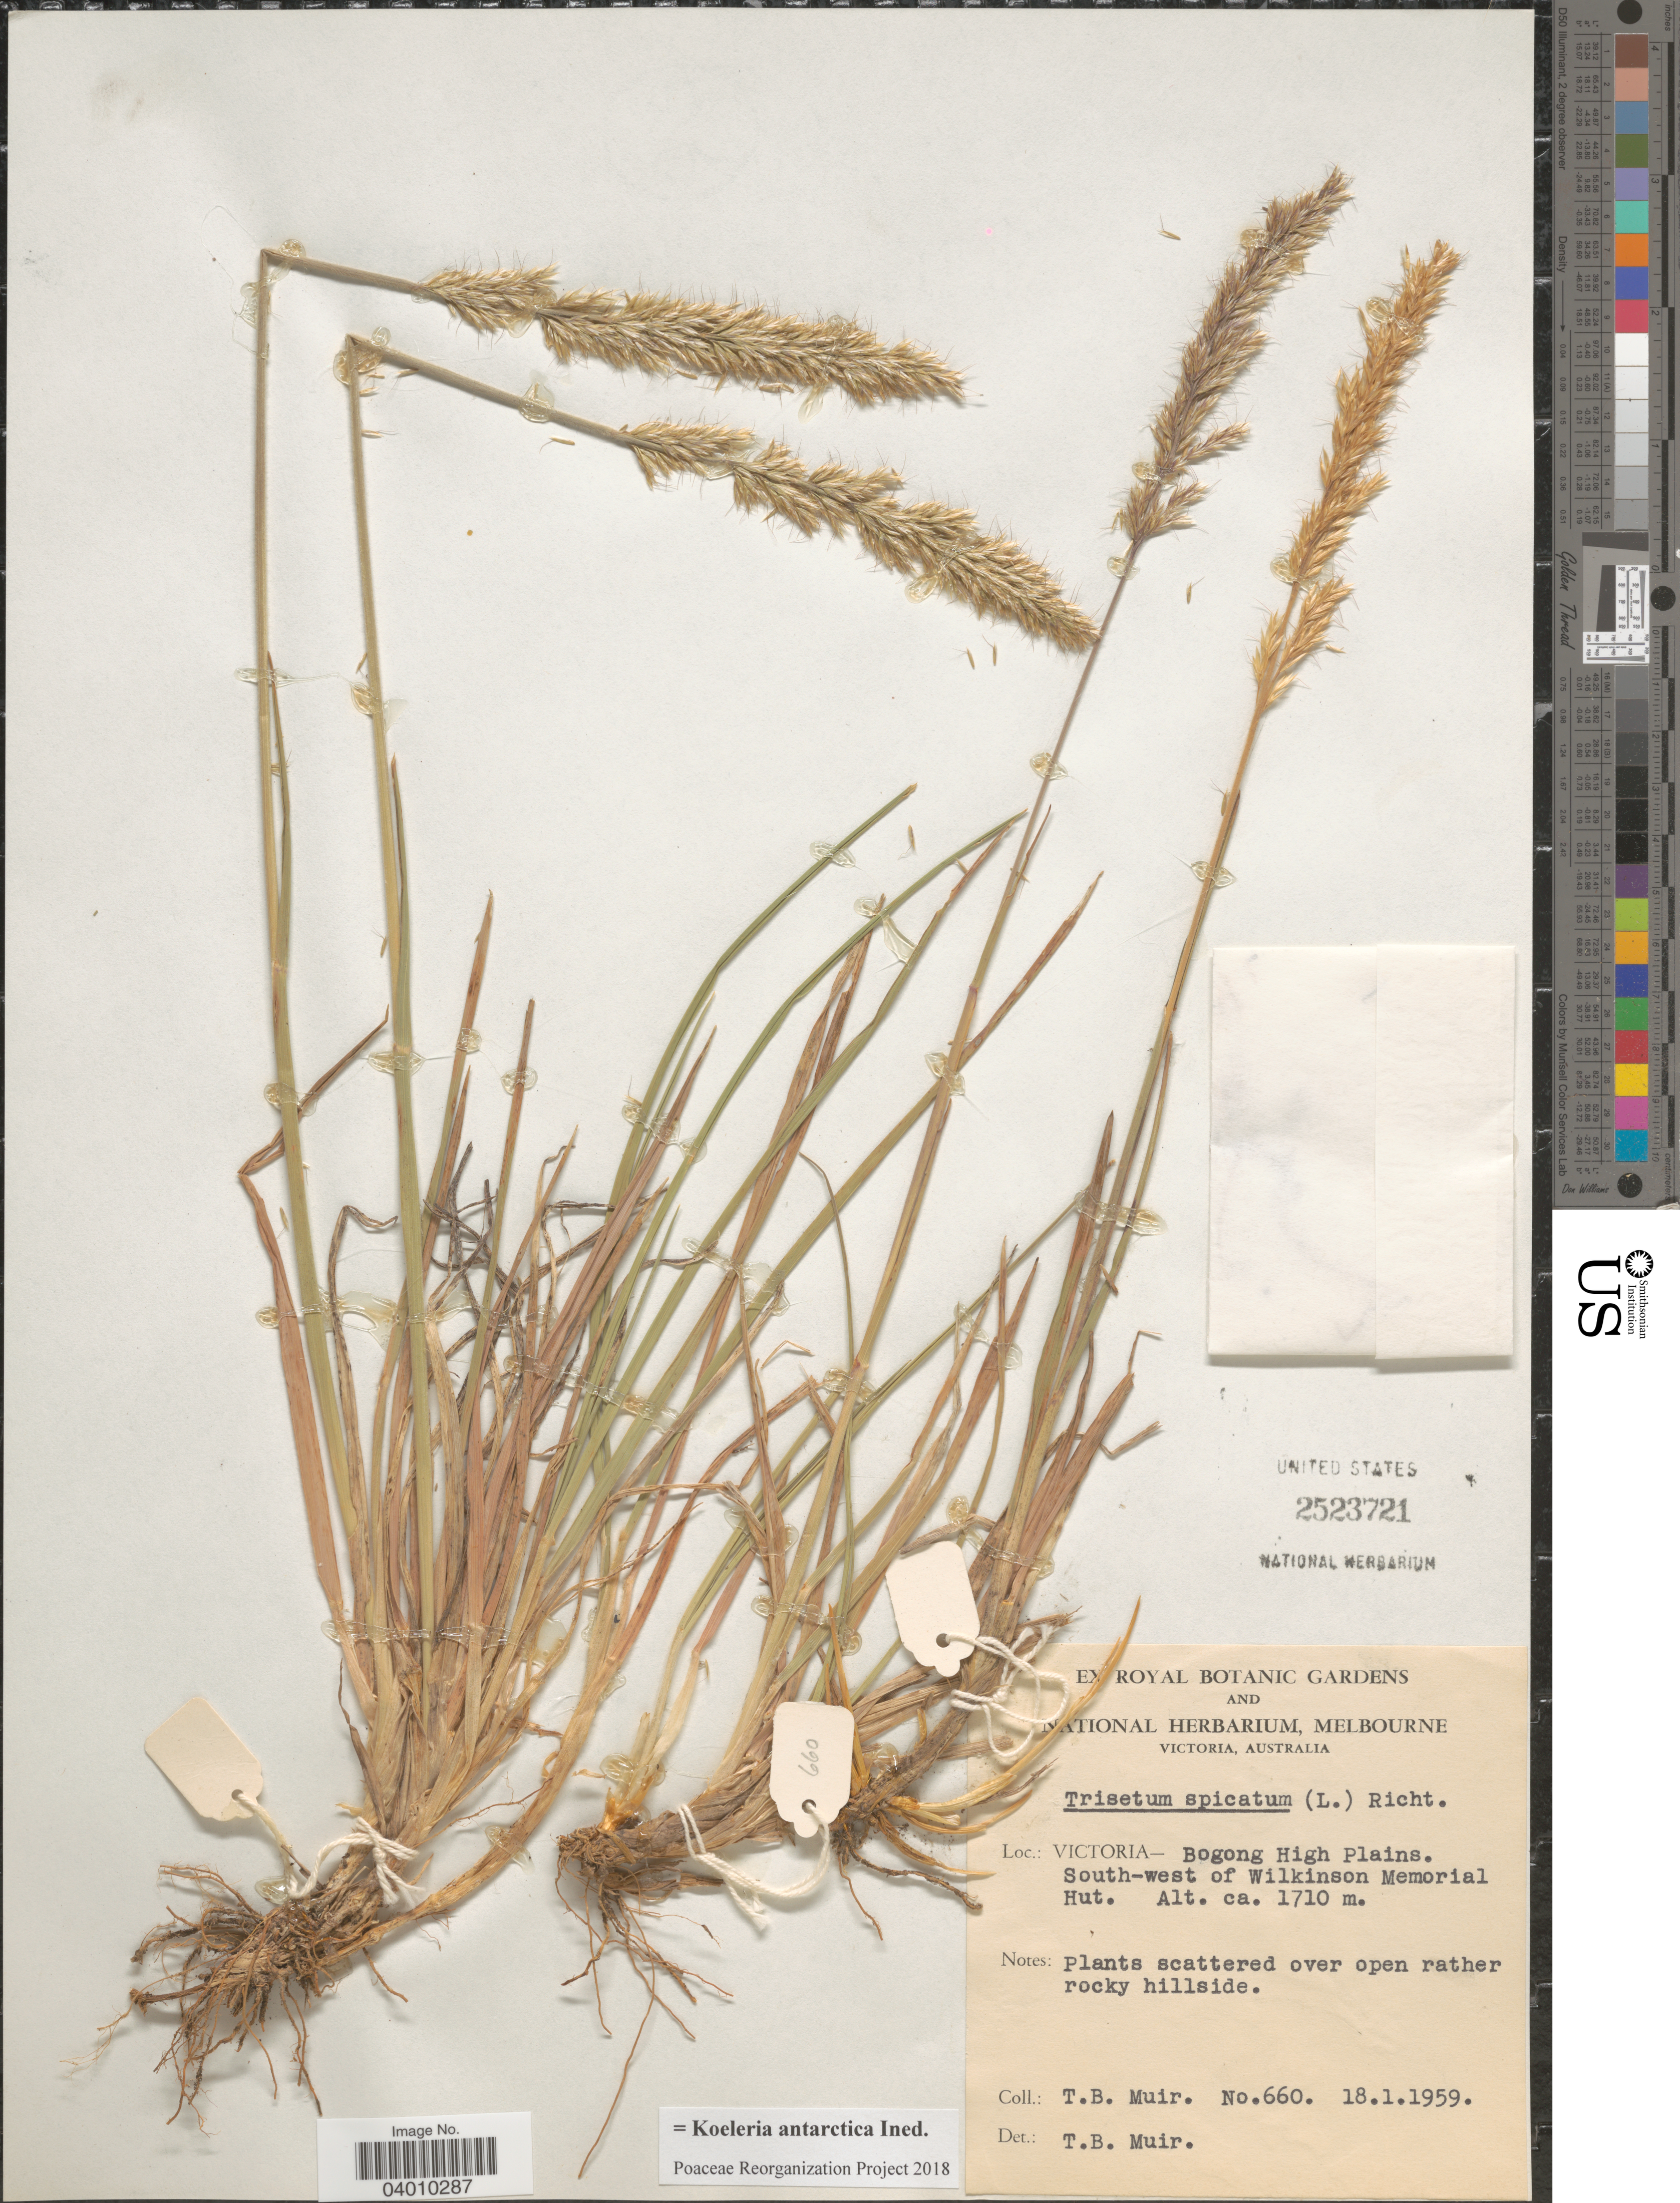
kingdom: Plantae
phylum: Tracheophyta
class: Liliopsida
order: Poales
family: Poaceae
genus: Koeleria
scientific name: Koeleria antarctica ined.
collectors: T. Muir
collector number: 660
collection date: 1959-01-18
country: Australia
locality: Victoria - Bogong High Plains. South-west of Wilkinson Memorial Hut.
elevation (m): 1710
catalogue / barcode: US 2523721